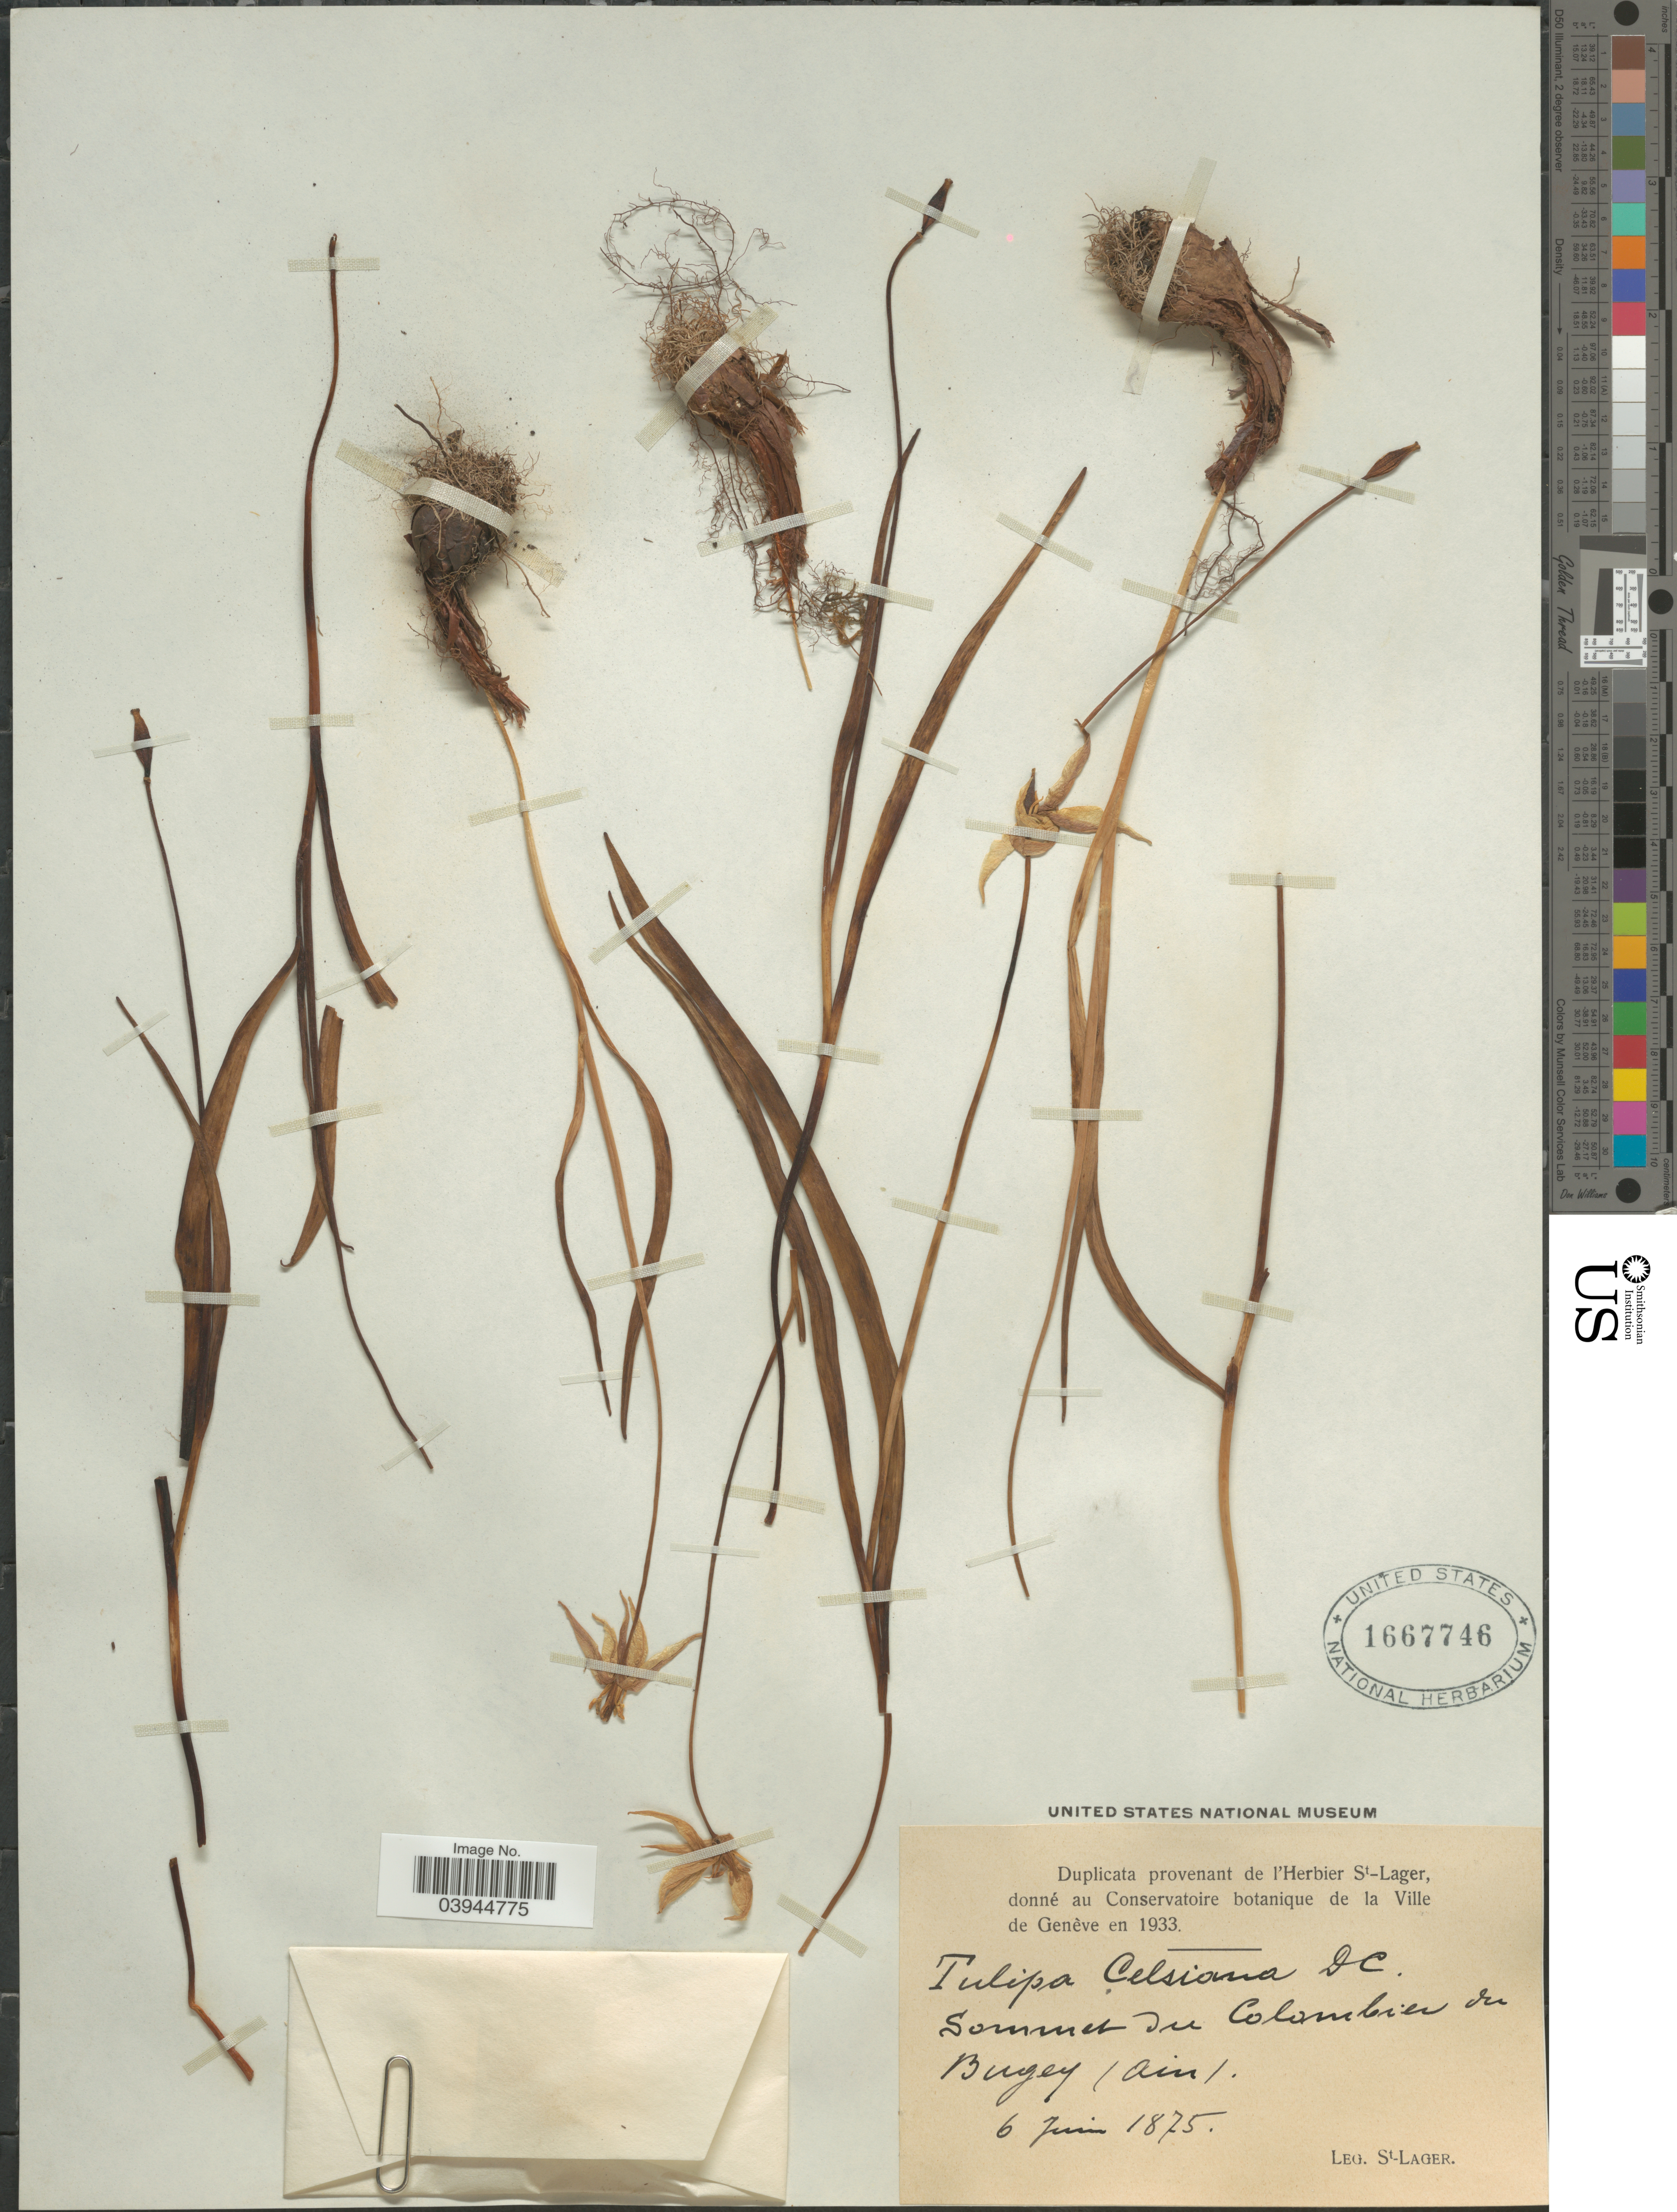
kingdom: Plantae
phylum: Tracheophyta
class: Liliopsida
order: Liliales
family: Liliaceae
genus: Tulipa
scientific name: Tulipa celsiana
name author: DC.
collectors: -. St. Lager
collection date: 1875-06-06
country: France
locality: Sommet du Colombier du Bugey (Ain).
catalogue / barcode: US 1667746